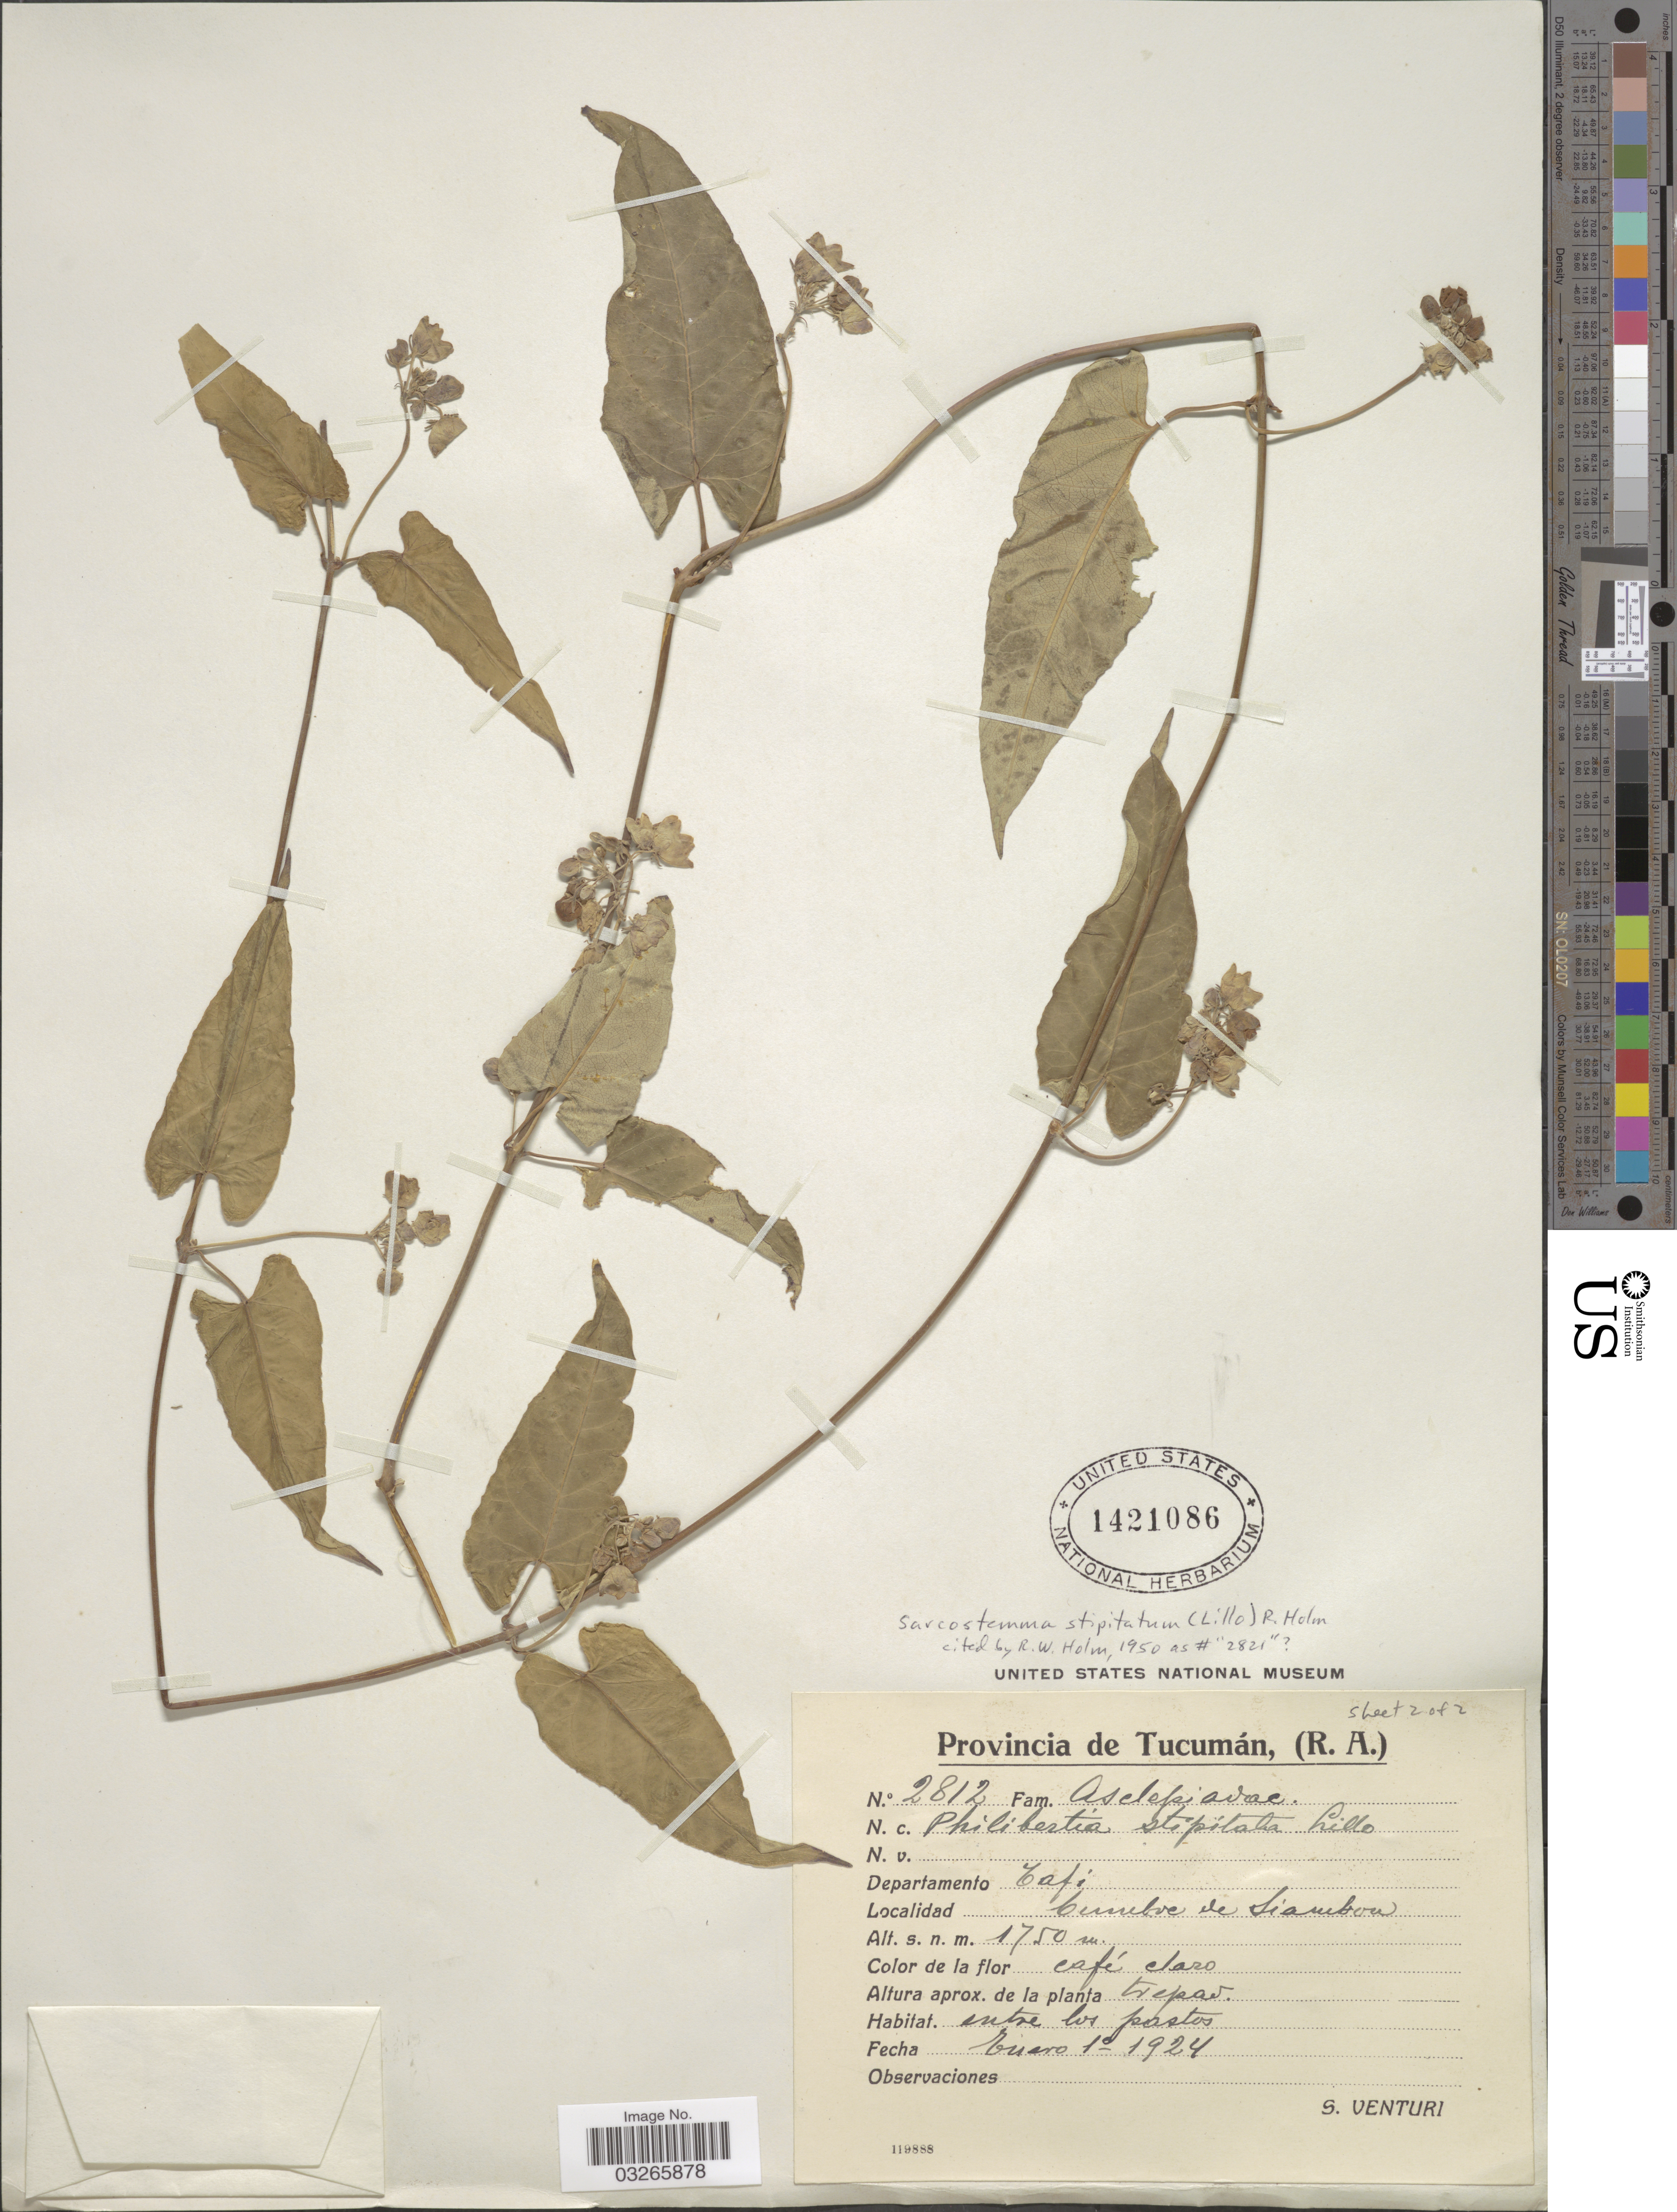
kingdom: Plantae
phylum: Tracheophyta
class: Magnoliopsida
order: Gentianales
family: Apocynaceae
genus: Sarcostemma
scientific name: Sarcostemma stipitatum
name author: (Lillo) R.W. Holm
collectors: S. Venturi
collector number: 2812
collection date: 1924-01-01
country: Argentina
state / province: Tucuman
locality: Departamento Tafi. Cumbre de Siambón.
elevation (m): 1750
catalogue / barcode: US 1421086